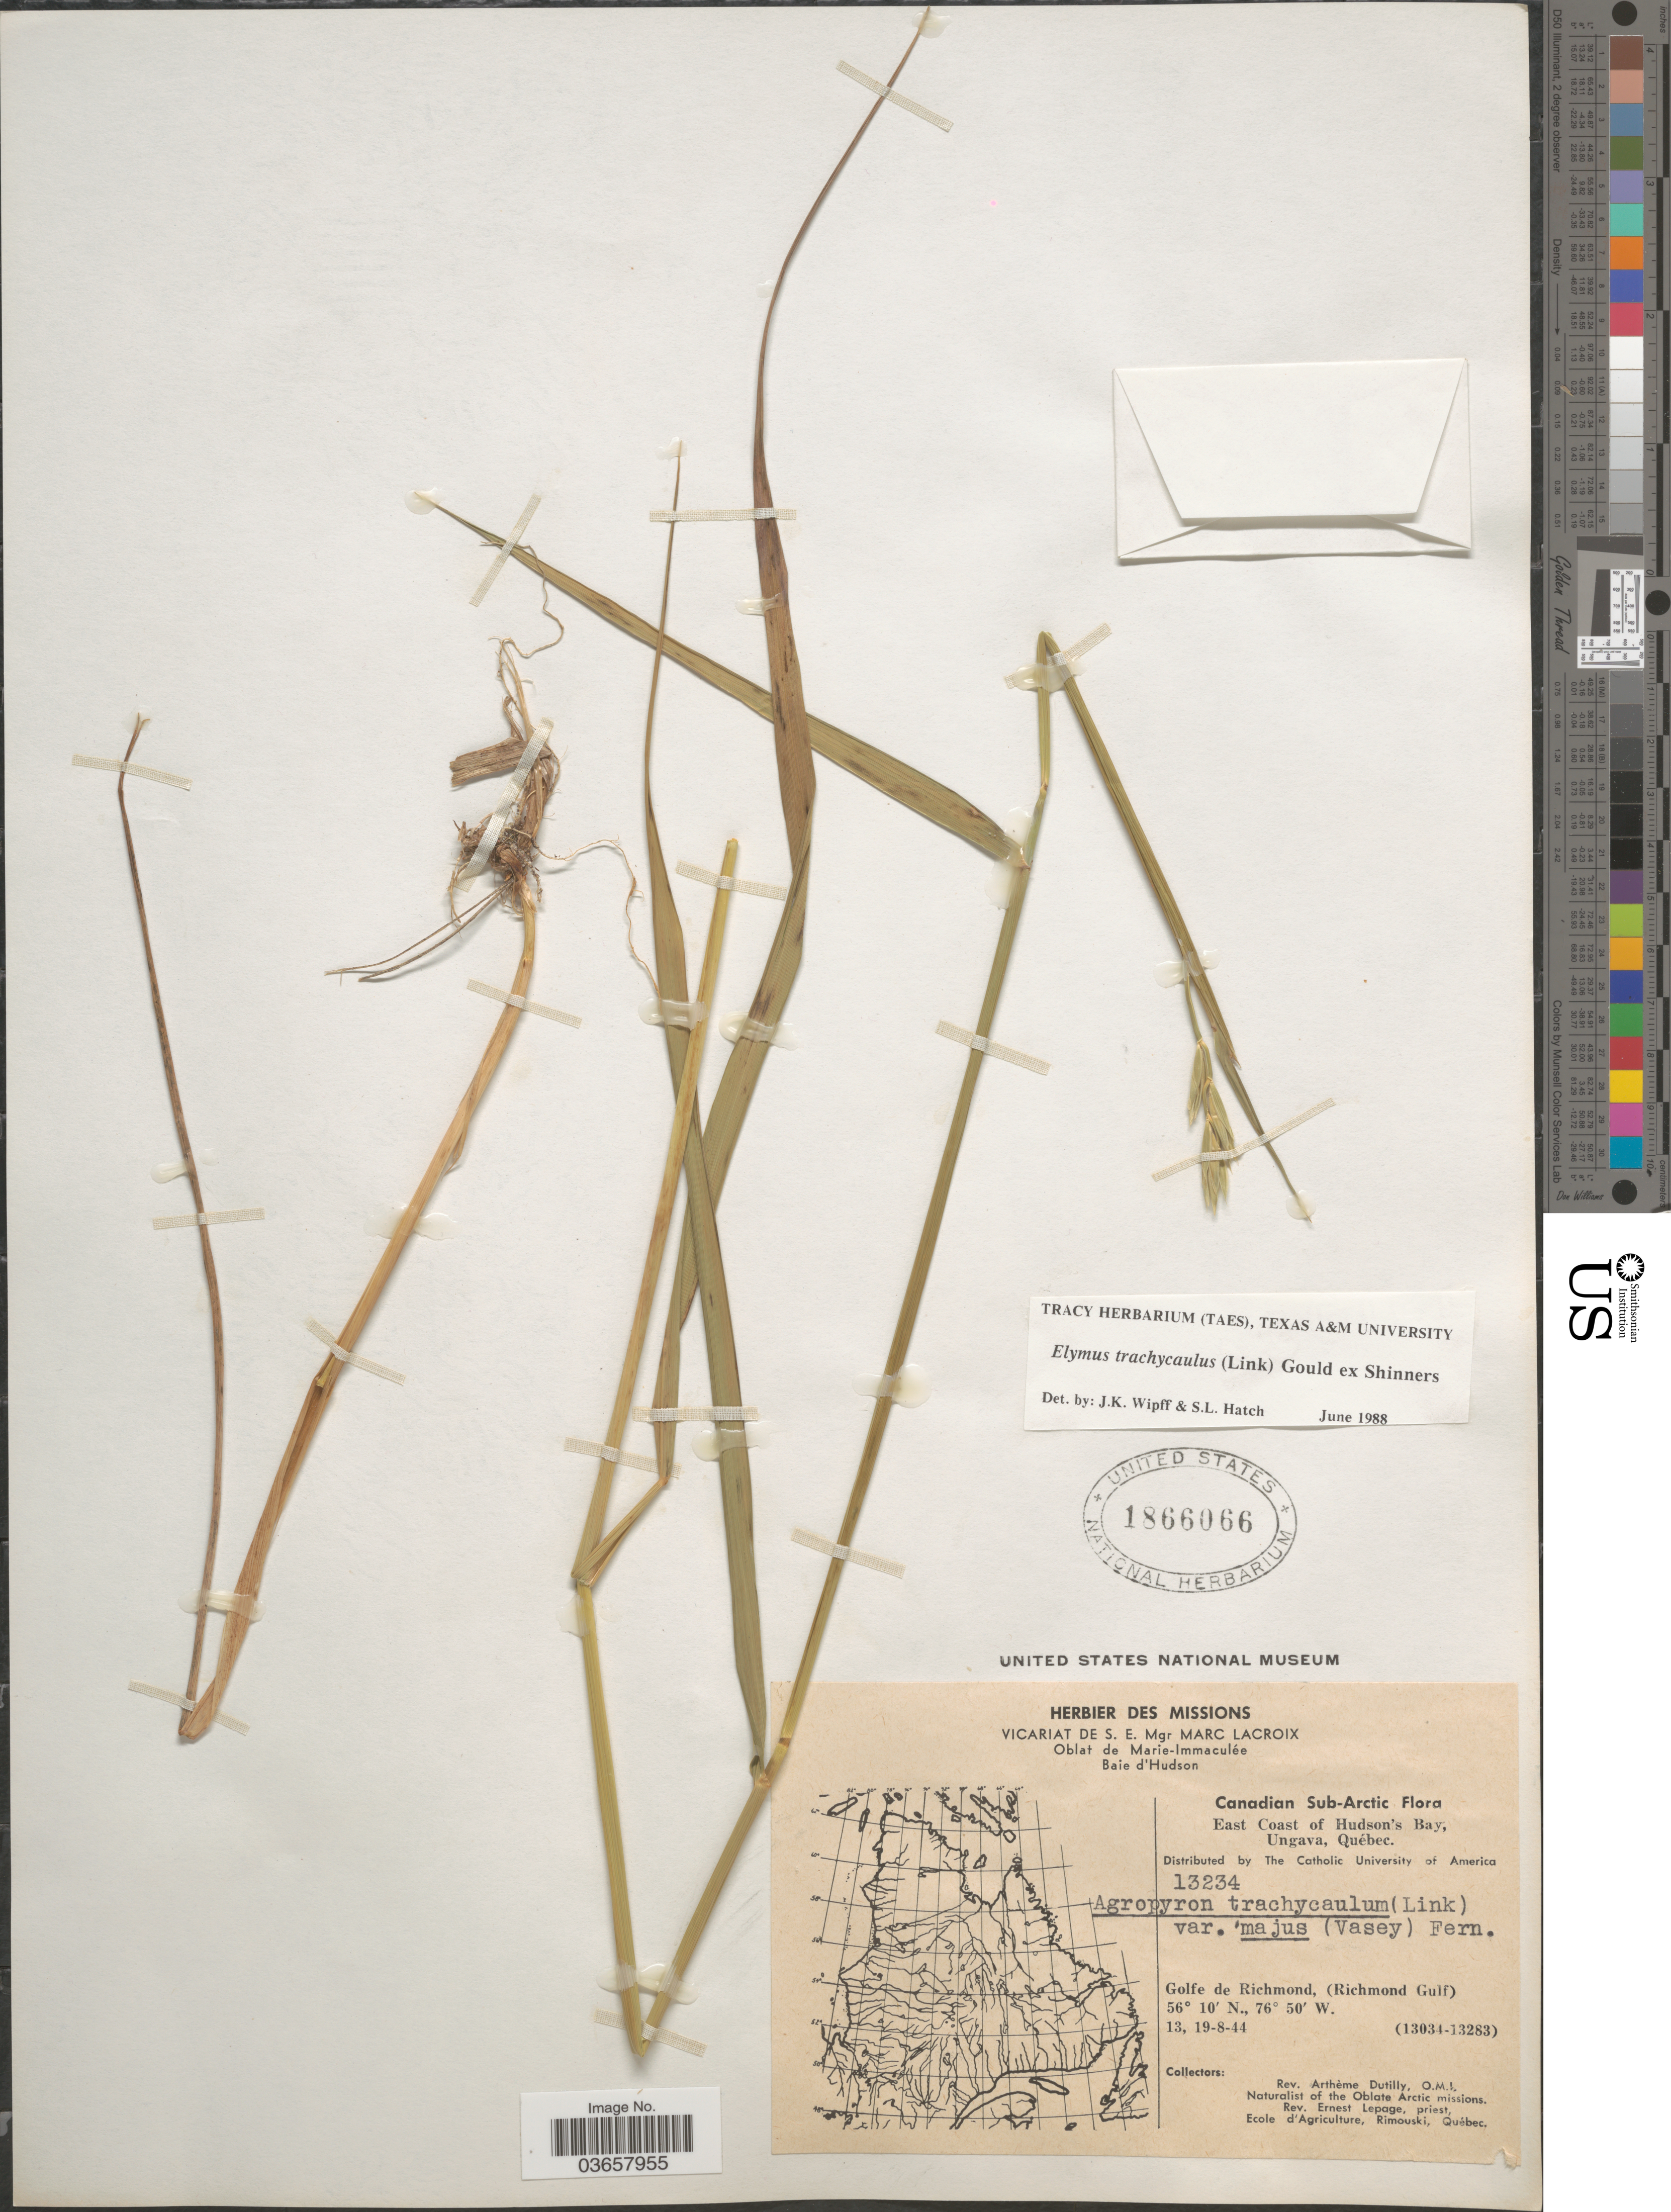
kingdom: Plantae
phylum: Tracheophyta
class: Liliopsida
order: Poales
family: Poaceae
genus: Elymus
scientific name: Elymus trachycaulus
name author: (Link) Gould ex Shinners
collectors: P. Dutilly & E. Lepage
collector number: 13234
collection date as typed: Transcribed d/m/y: 13/8/44 to 19/8/44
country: Canada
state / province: Quebec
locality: Canadian Sub-Arctic. East Coast of Hudson's Bay, Ungava. Golfe de Richmond, (Richmond Gulf). Oblat Arctic missions.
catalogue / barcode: US 1866066